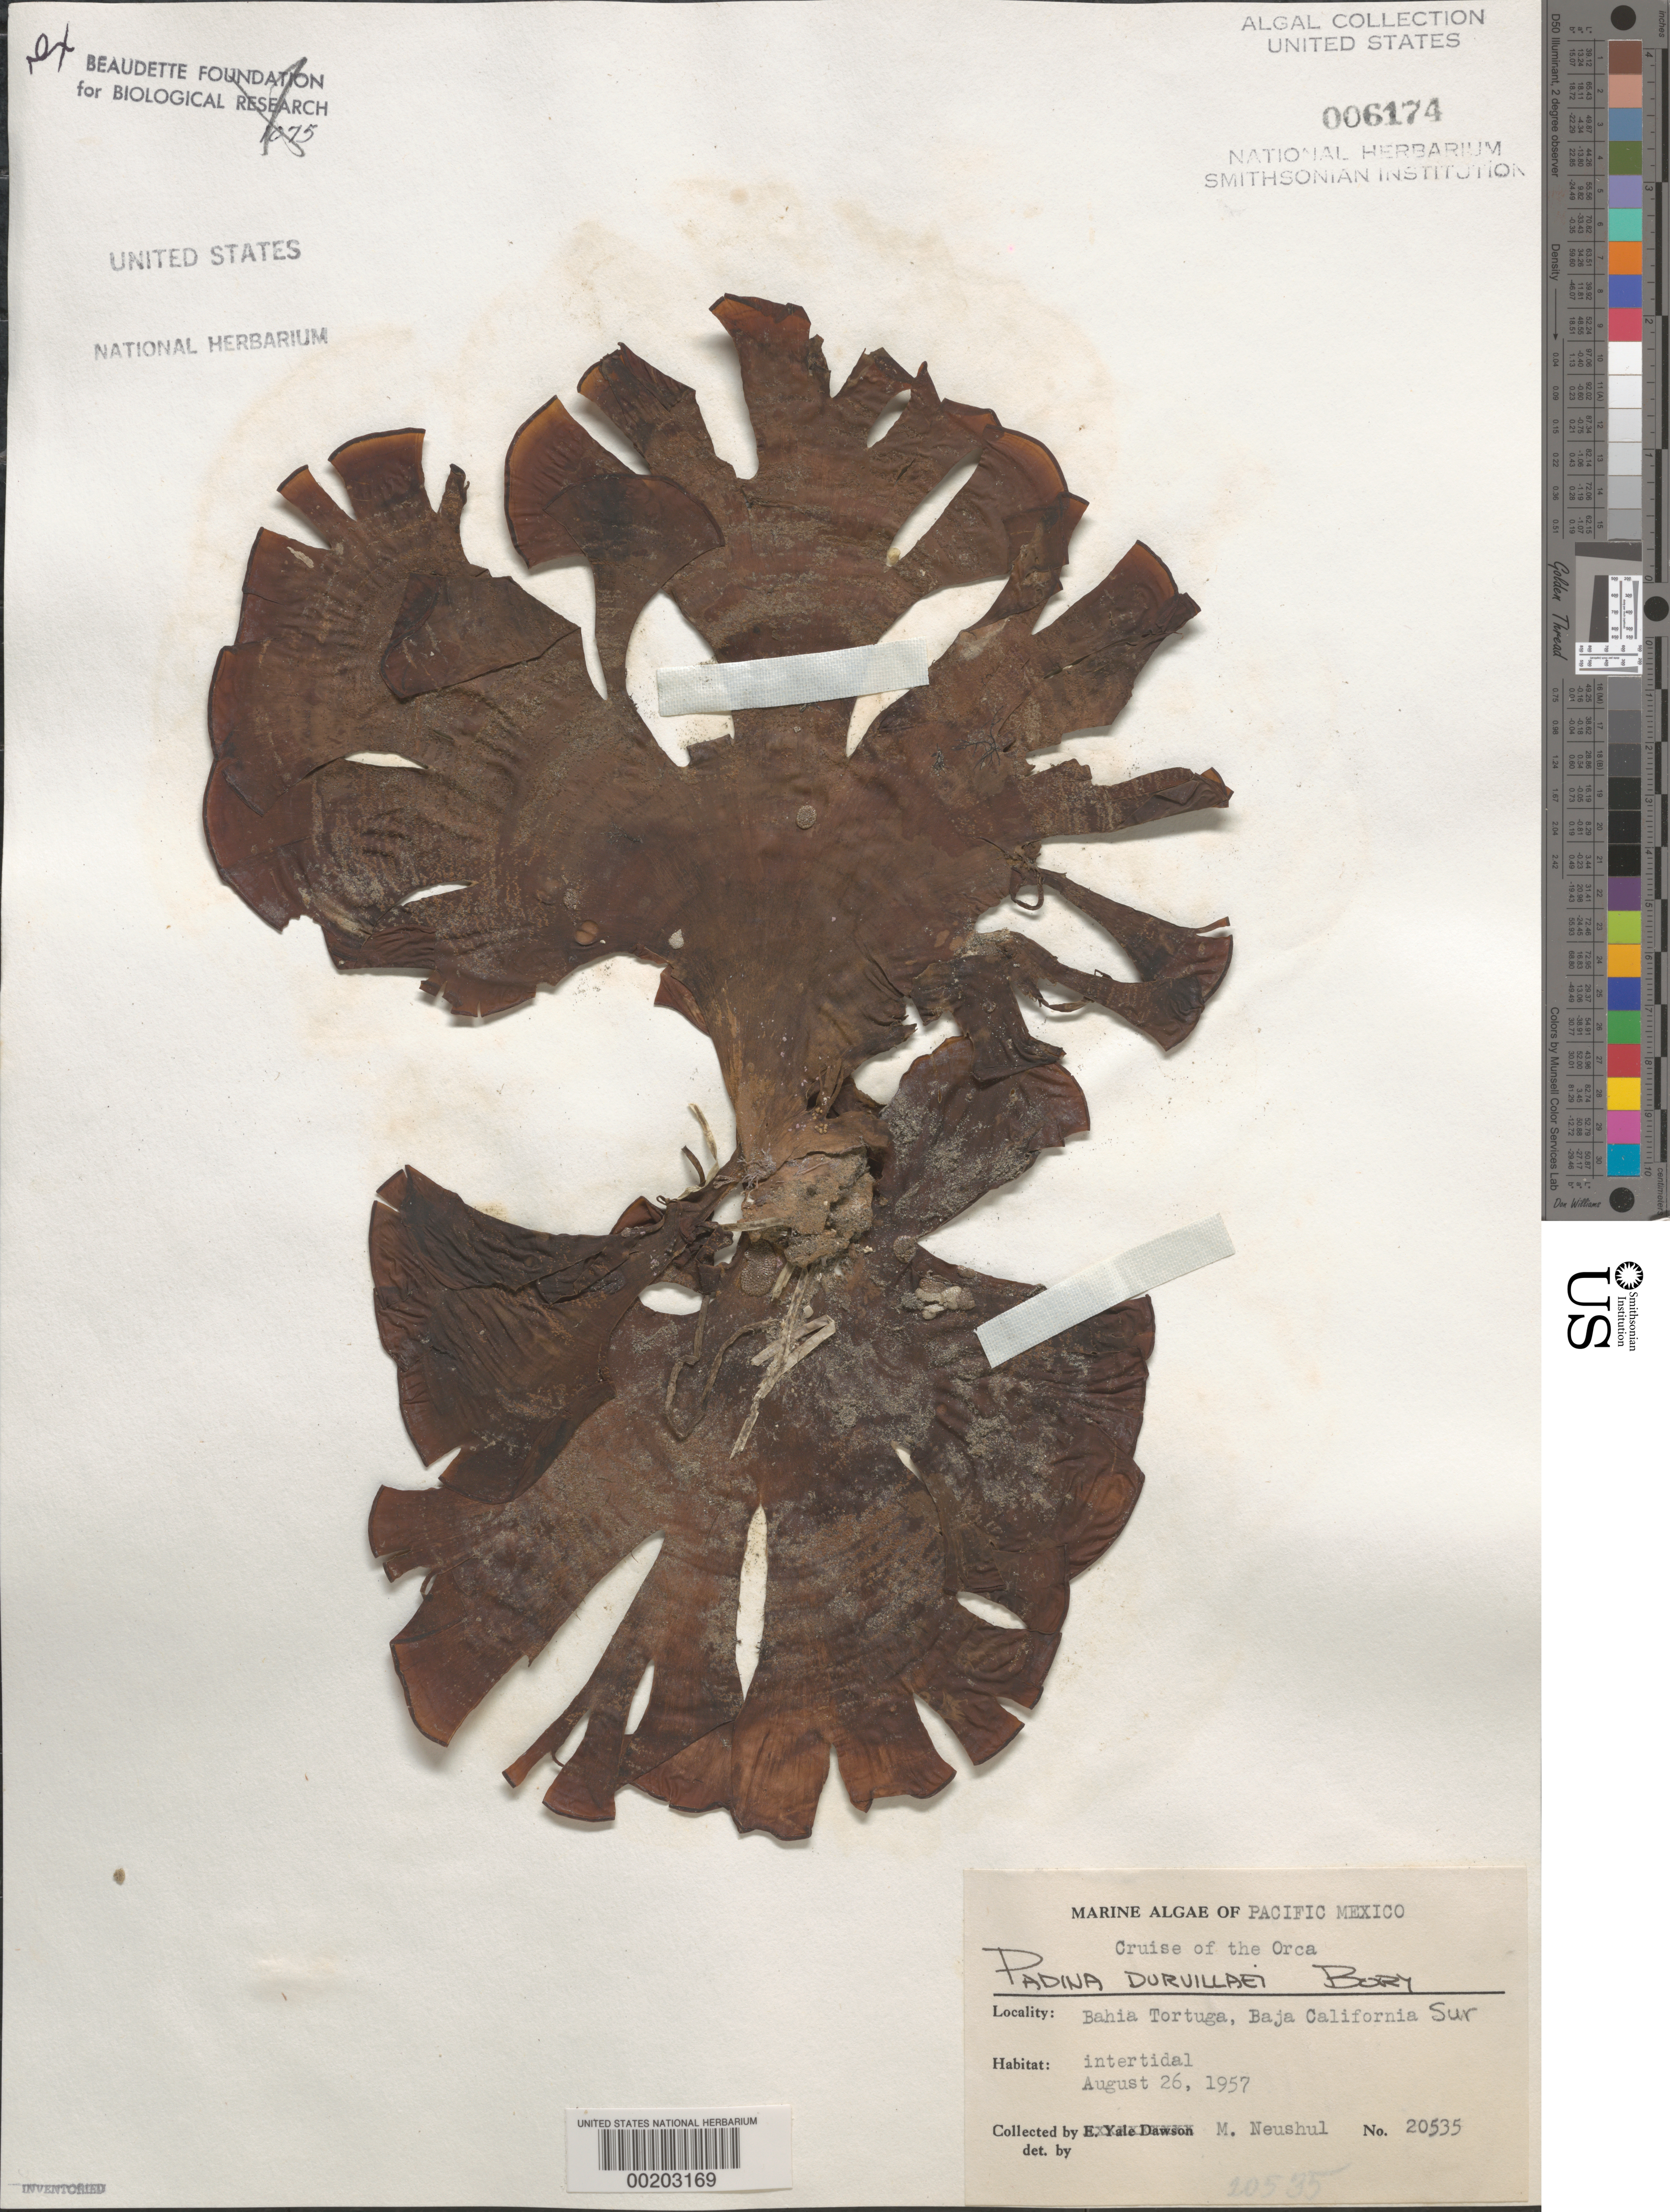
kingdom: Chromista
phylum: Ochrophyta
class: Phaeophyceae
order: Dictyotales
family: Dictyotaceae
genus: Padina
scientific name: Padina durvillaei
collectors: M. Neushul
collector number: EYD 20535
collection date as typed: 26 Aug 1957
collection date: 1957-08-26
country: Mexico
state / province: Baja California Sur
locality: Bahia Tortuga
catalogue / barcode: US 6174